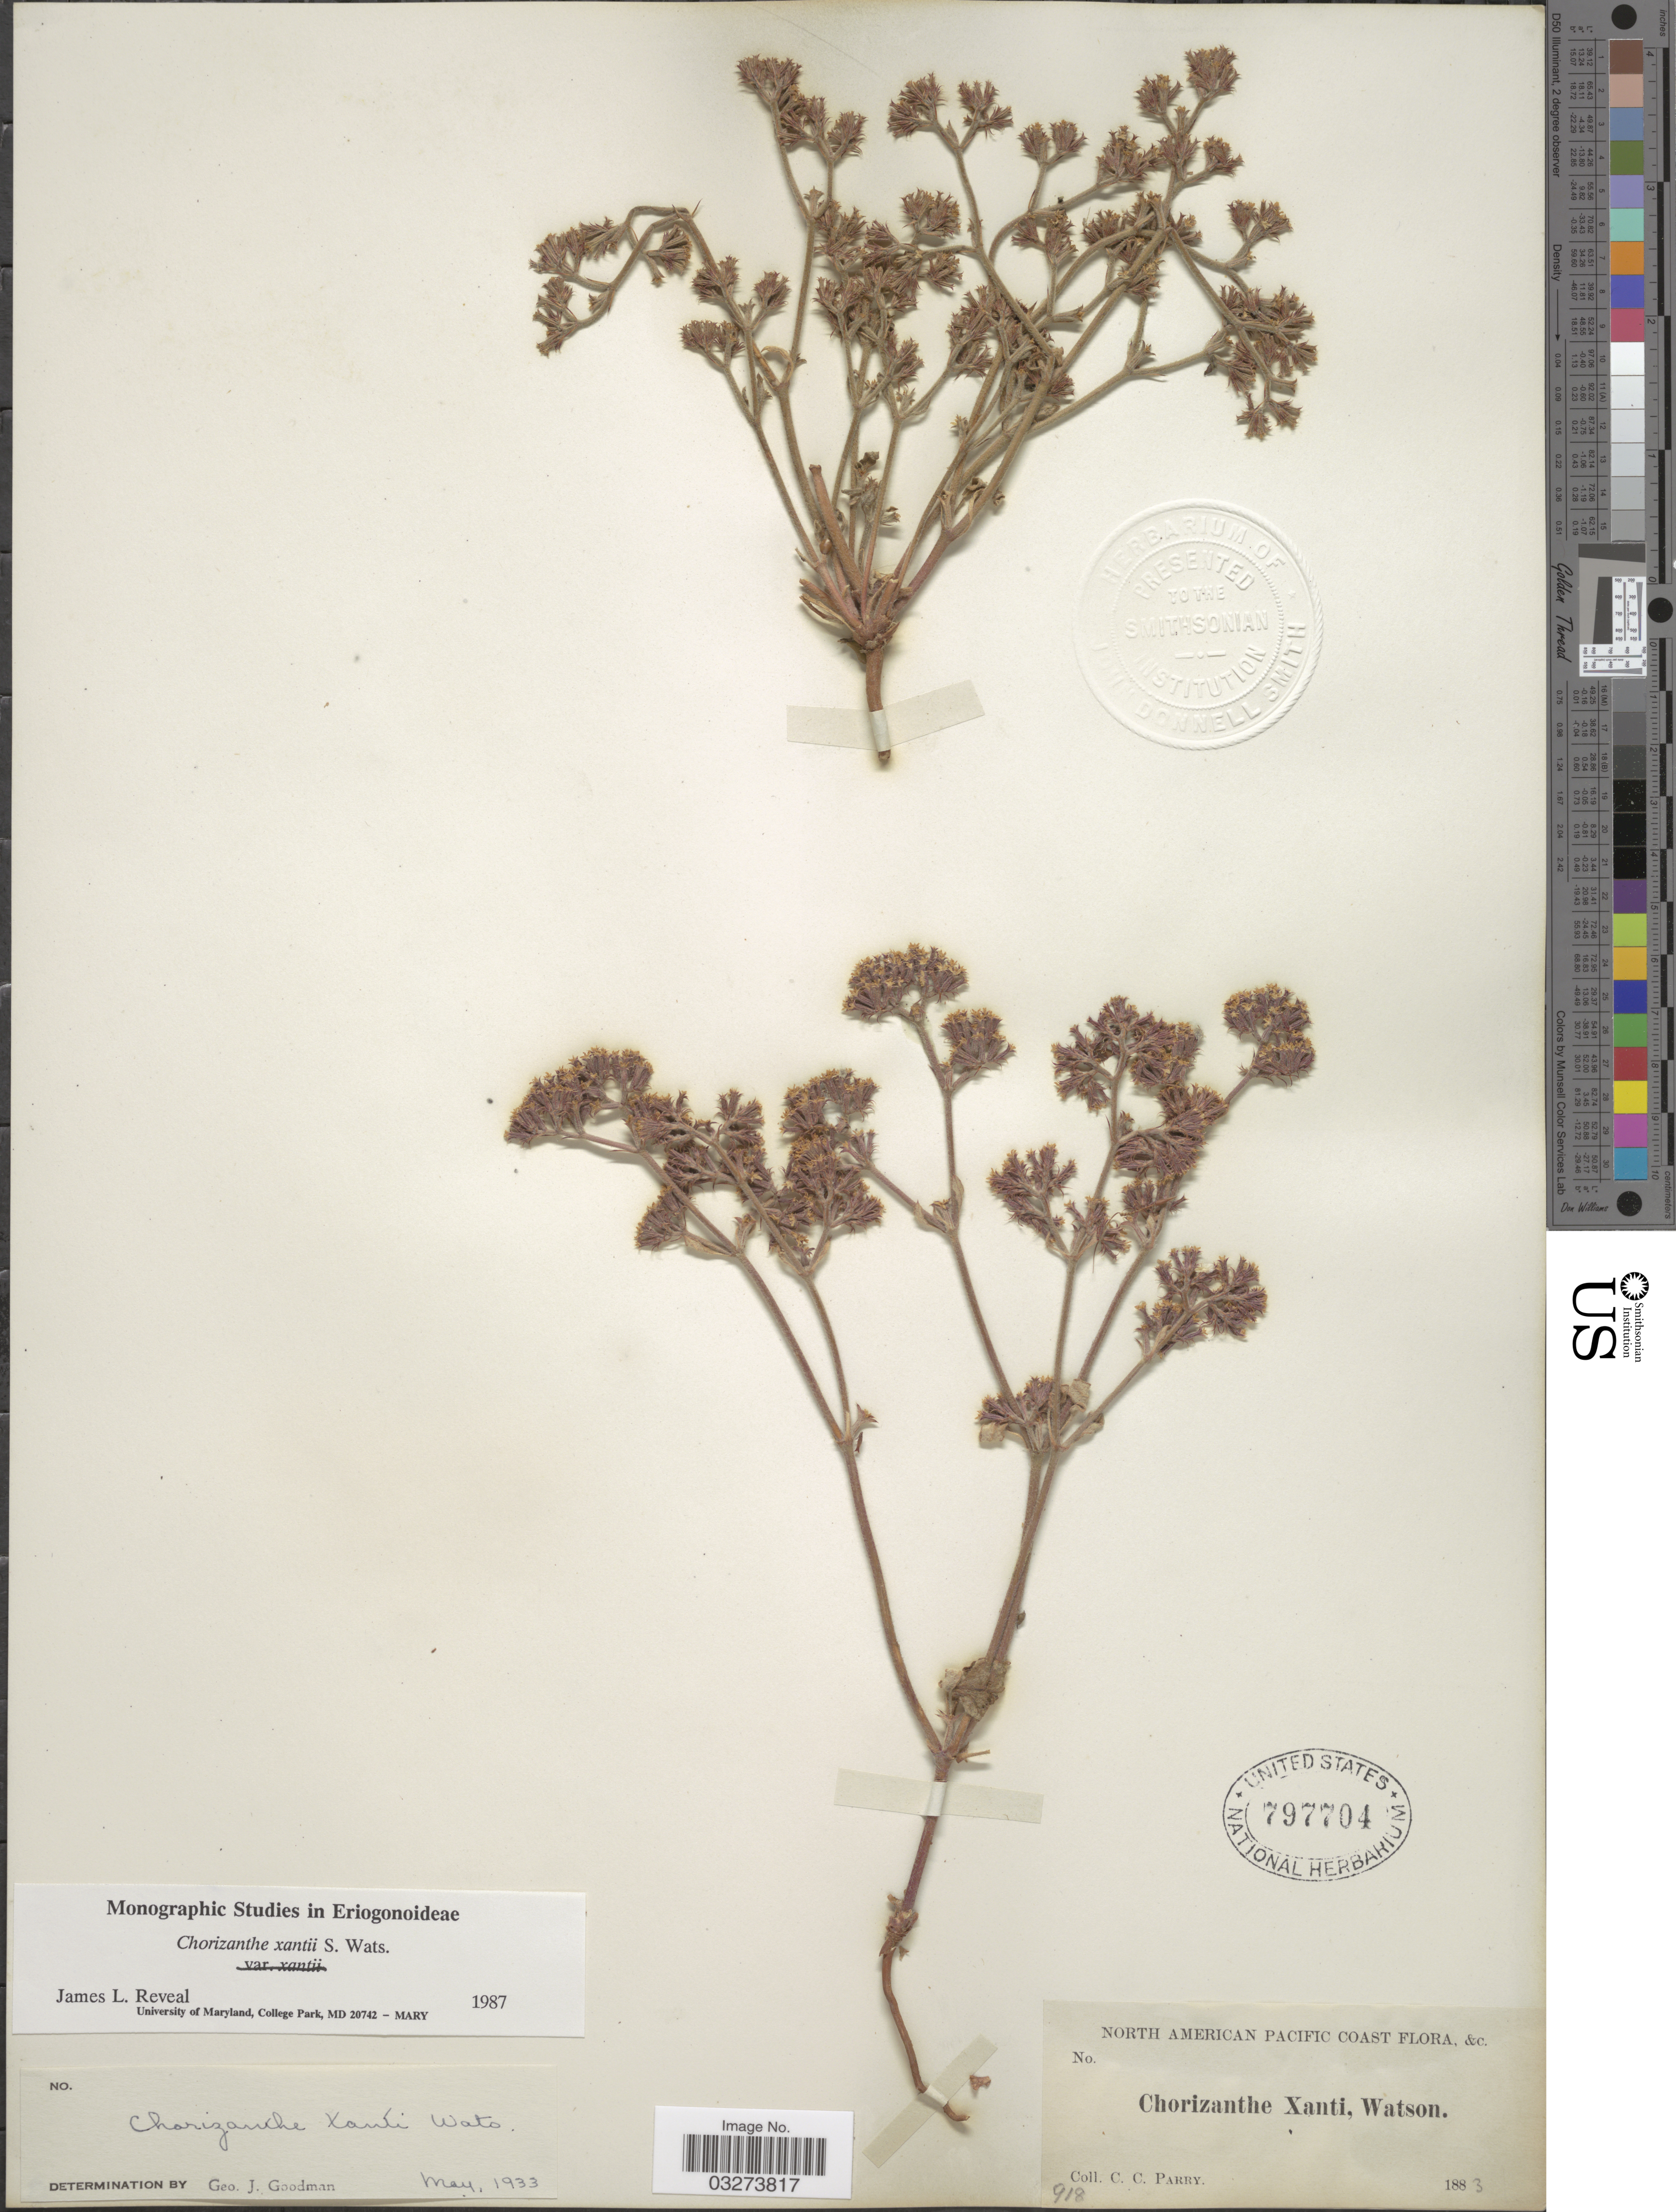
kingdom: Plantae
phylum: Tracheophyta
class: Magnoliopsida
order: Caryophyllales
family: Polygonaceae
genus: Chorizanthe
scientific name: Chorizanthe xanti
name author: S. Watson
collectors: C. C. Parry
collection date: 1883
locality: North American Pacific Coast.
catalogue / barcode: US 797704